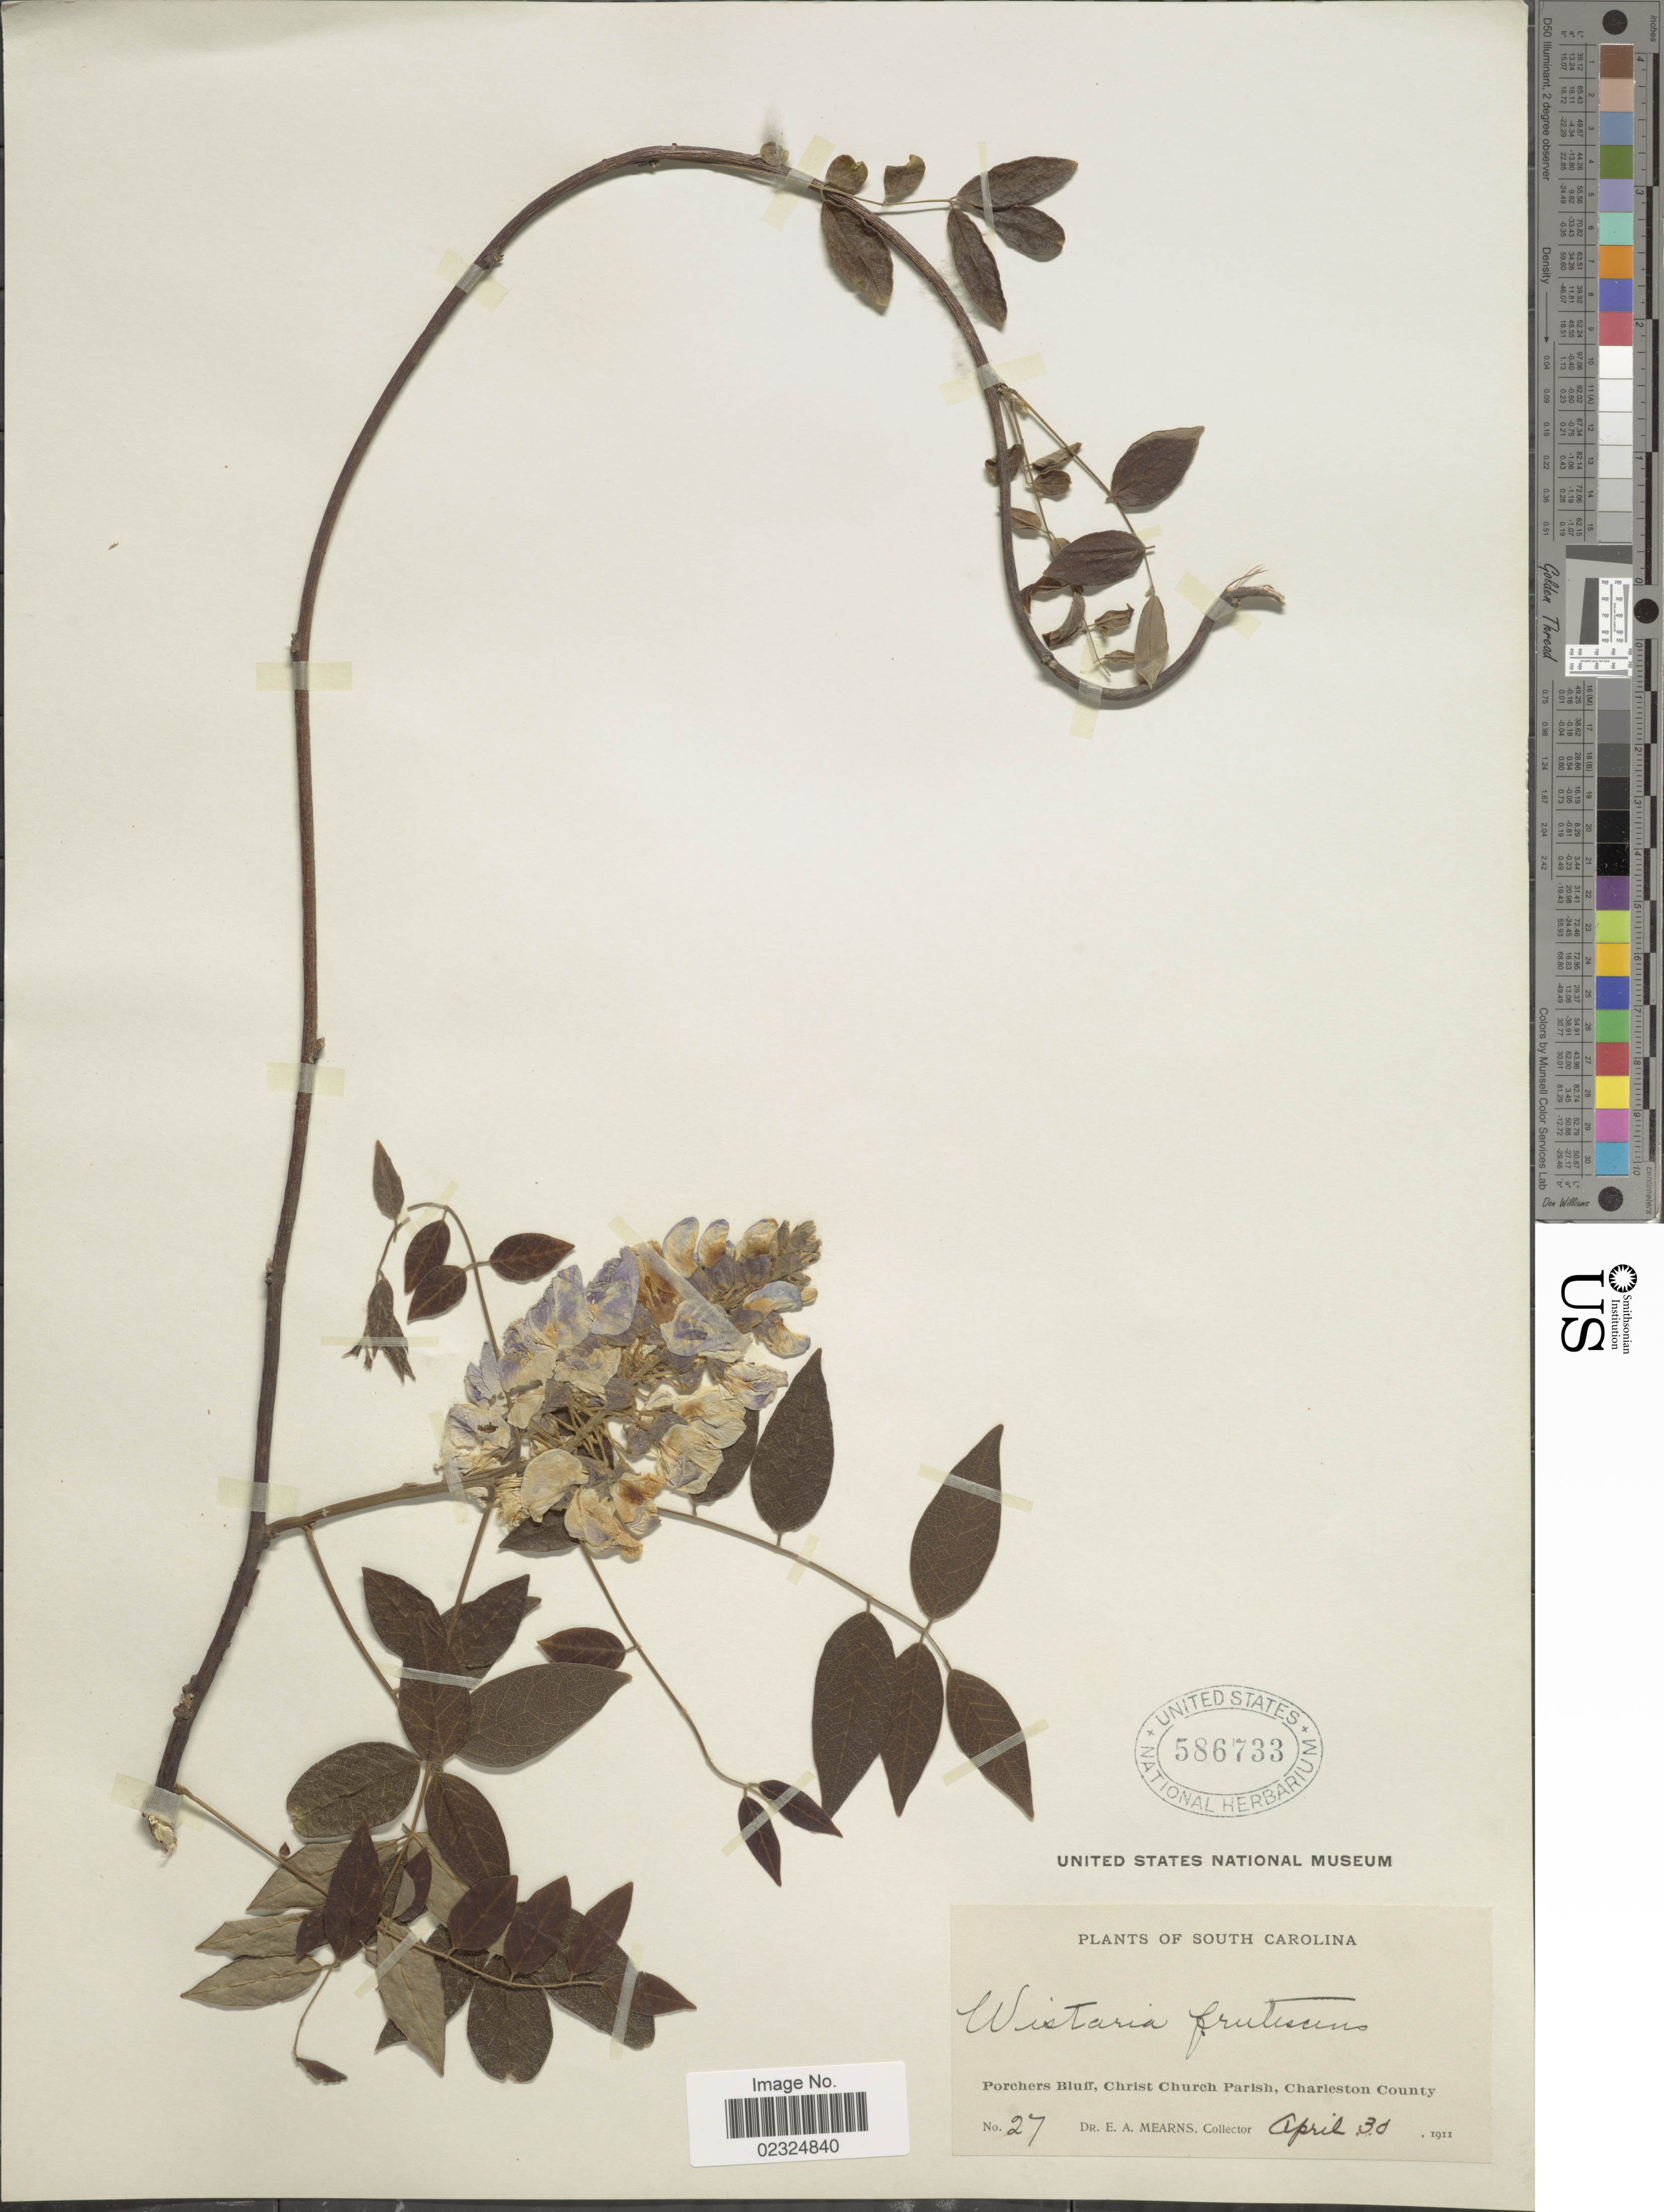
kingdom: Plantae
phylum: Tracheophyta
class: Magnoliopsida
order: Fabales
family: Fabaceae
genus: Wisteria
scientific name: Wisteria frutescens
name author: (L.) Poir.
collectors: E. A. Mearns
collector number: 27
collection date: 1911-04-30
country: United States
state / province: South Carolina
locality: Porchers Bluff, Christ Church Parish, Charleston County.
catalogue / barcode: US 586733